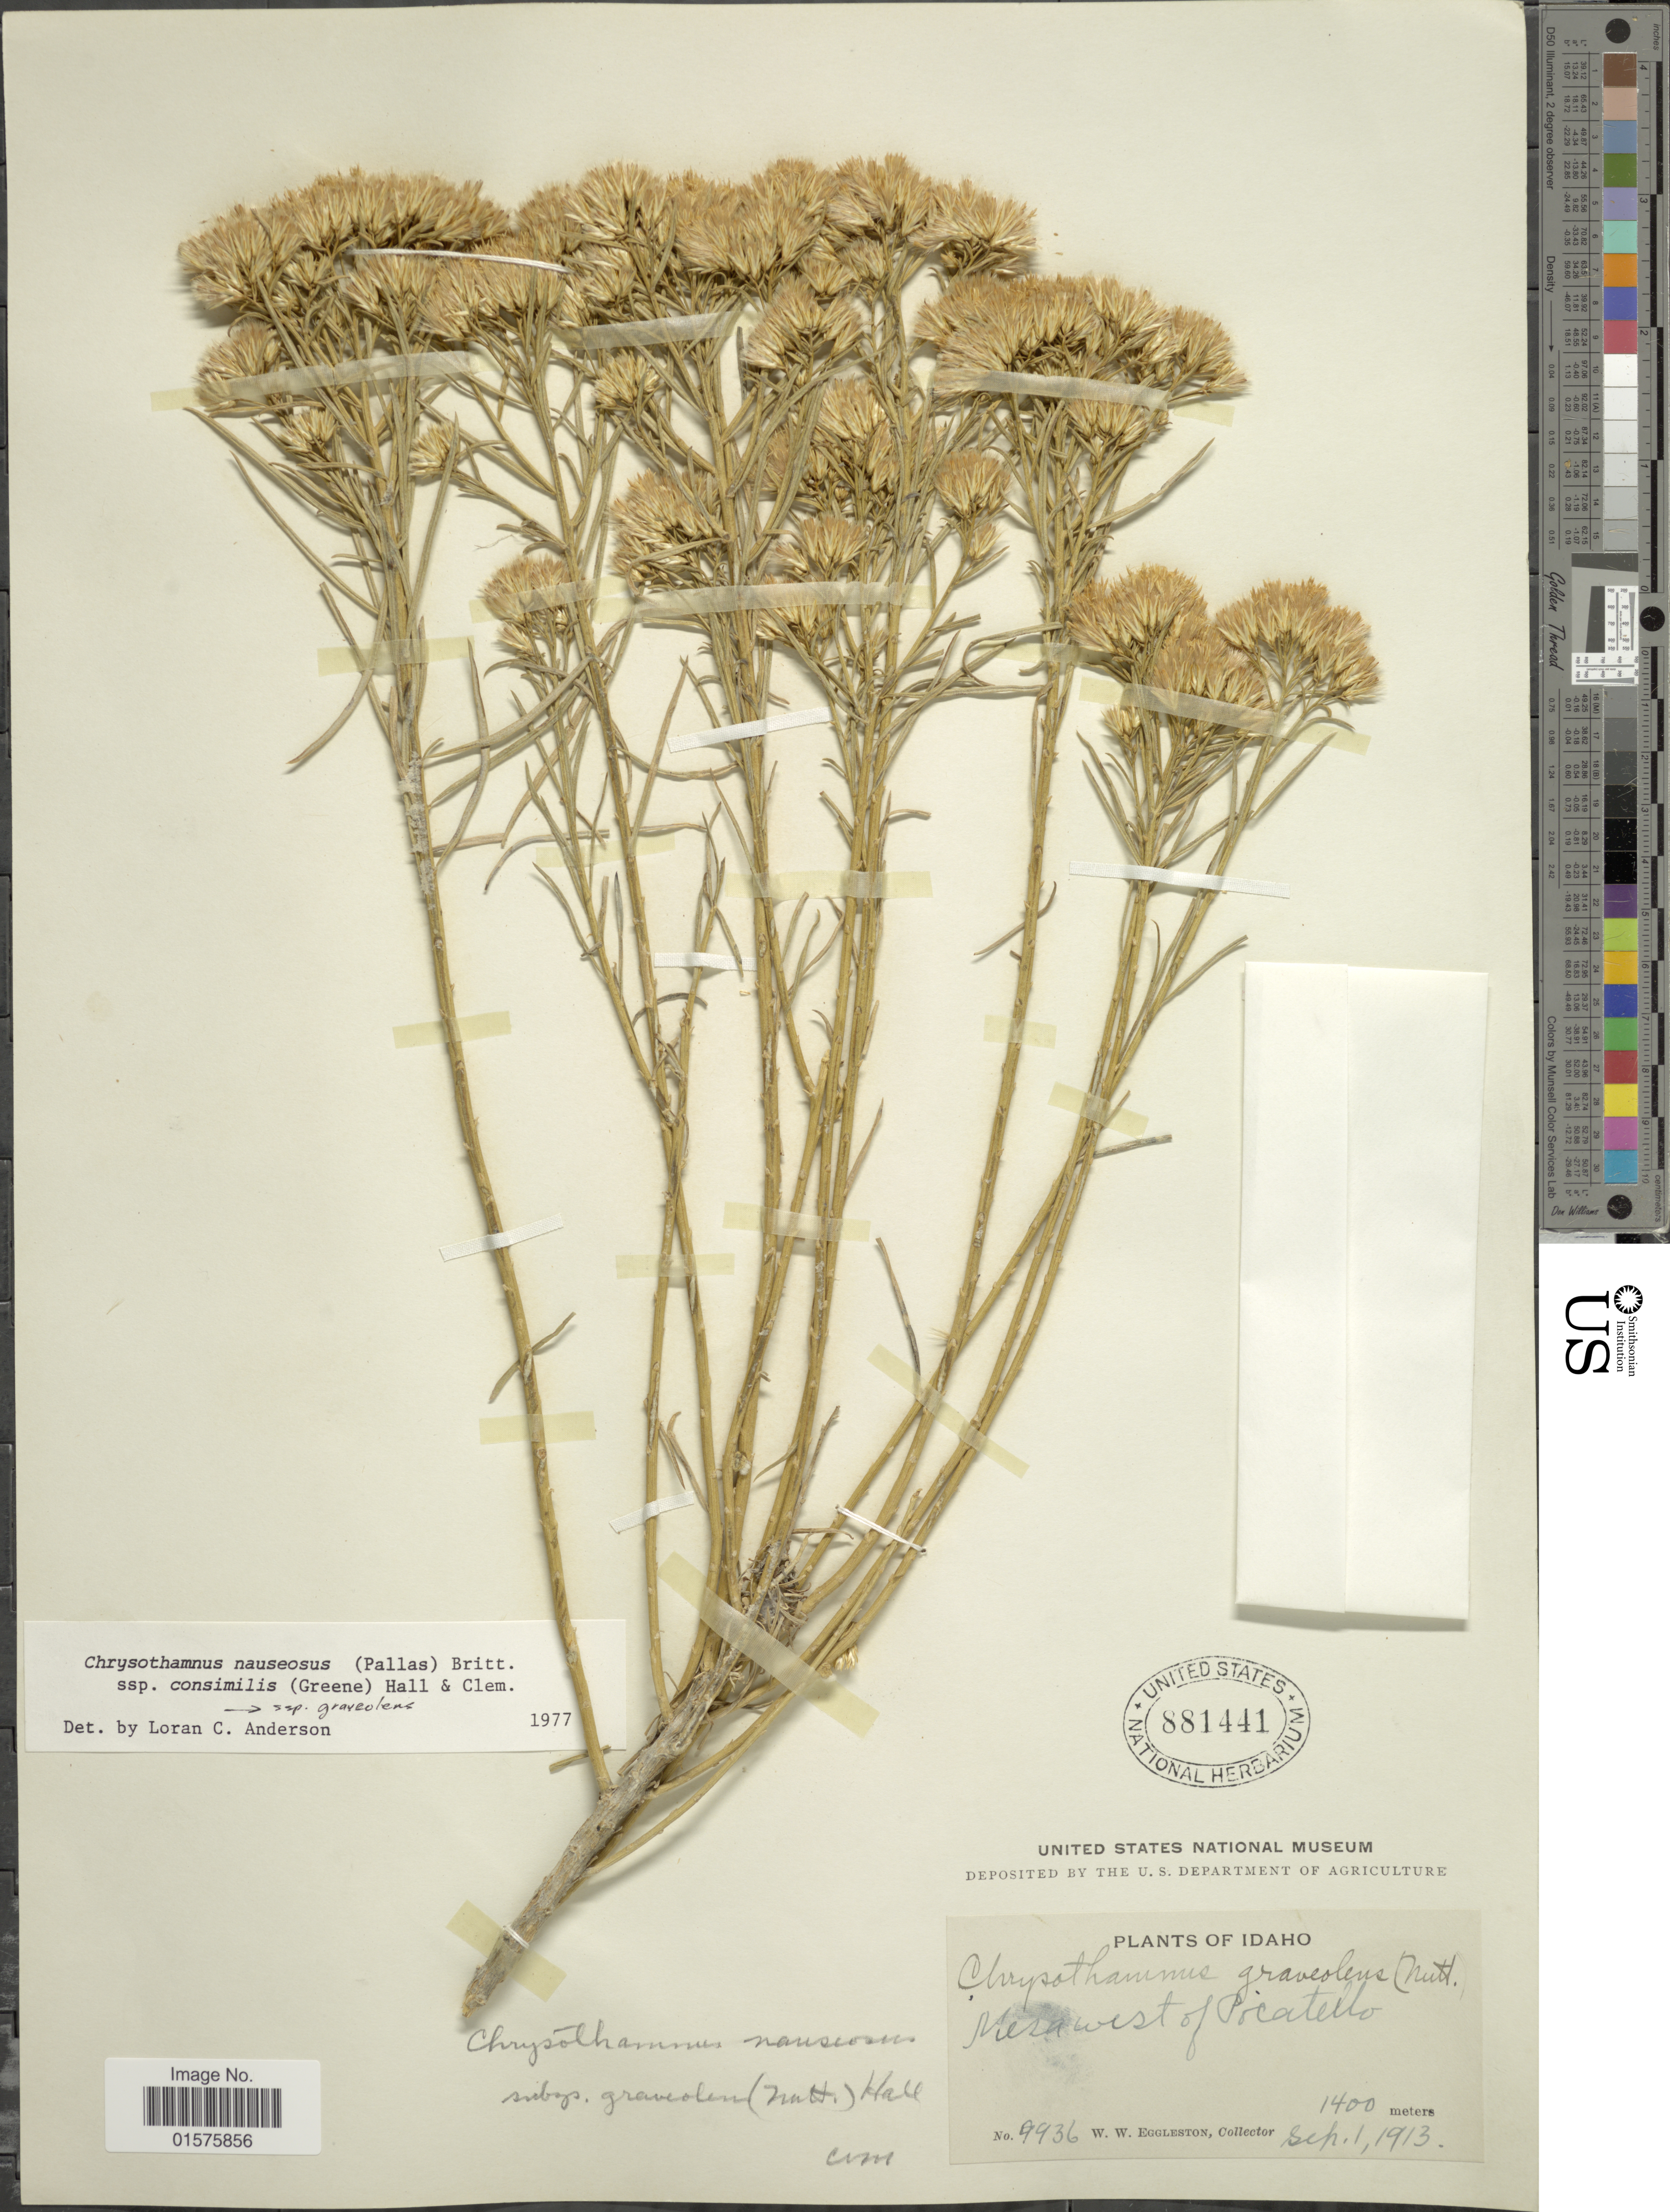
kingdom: Plantae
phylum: Tracheophyta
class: Magnoliopsida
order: Asterales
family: Asteraceae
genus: Ericameria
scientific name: Ericameria nauseosa var. oreophila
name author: (A. Nelson) G.L. Nesom & G.I. Baird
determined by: Urbatsch, Lowell E., Curator (LSU), Louisiana State University (UNITED STATES)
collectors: W. W. Eggleston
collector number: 9936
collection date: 1913-09-01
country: United States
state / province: Idaho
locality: Mesa west of Pocatello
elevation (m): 1400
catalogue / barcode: US 881441